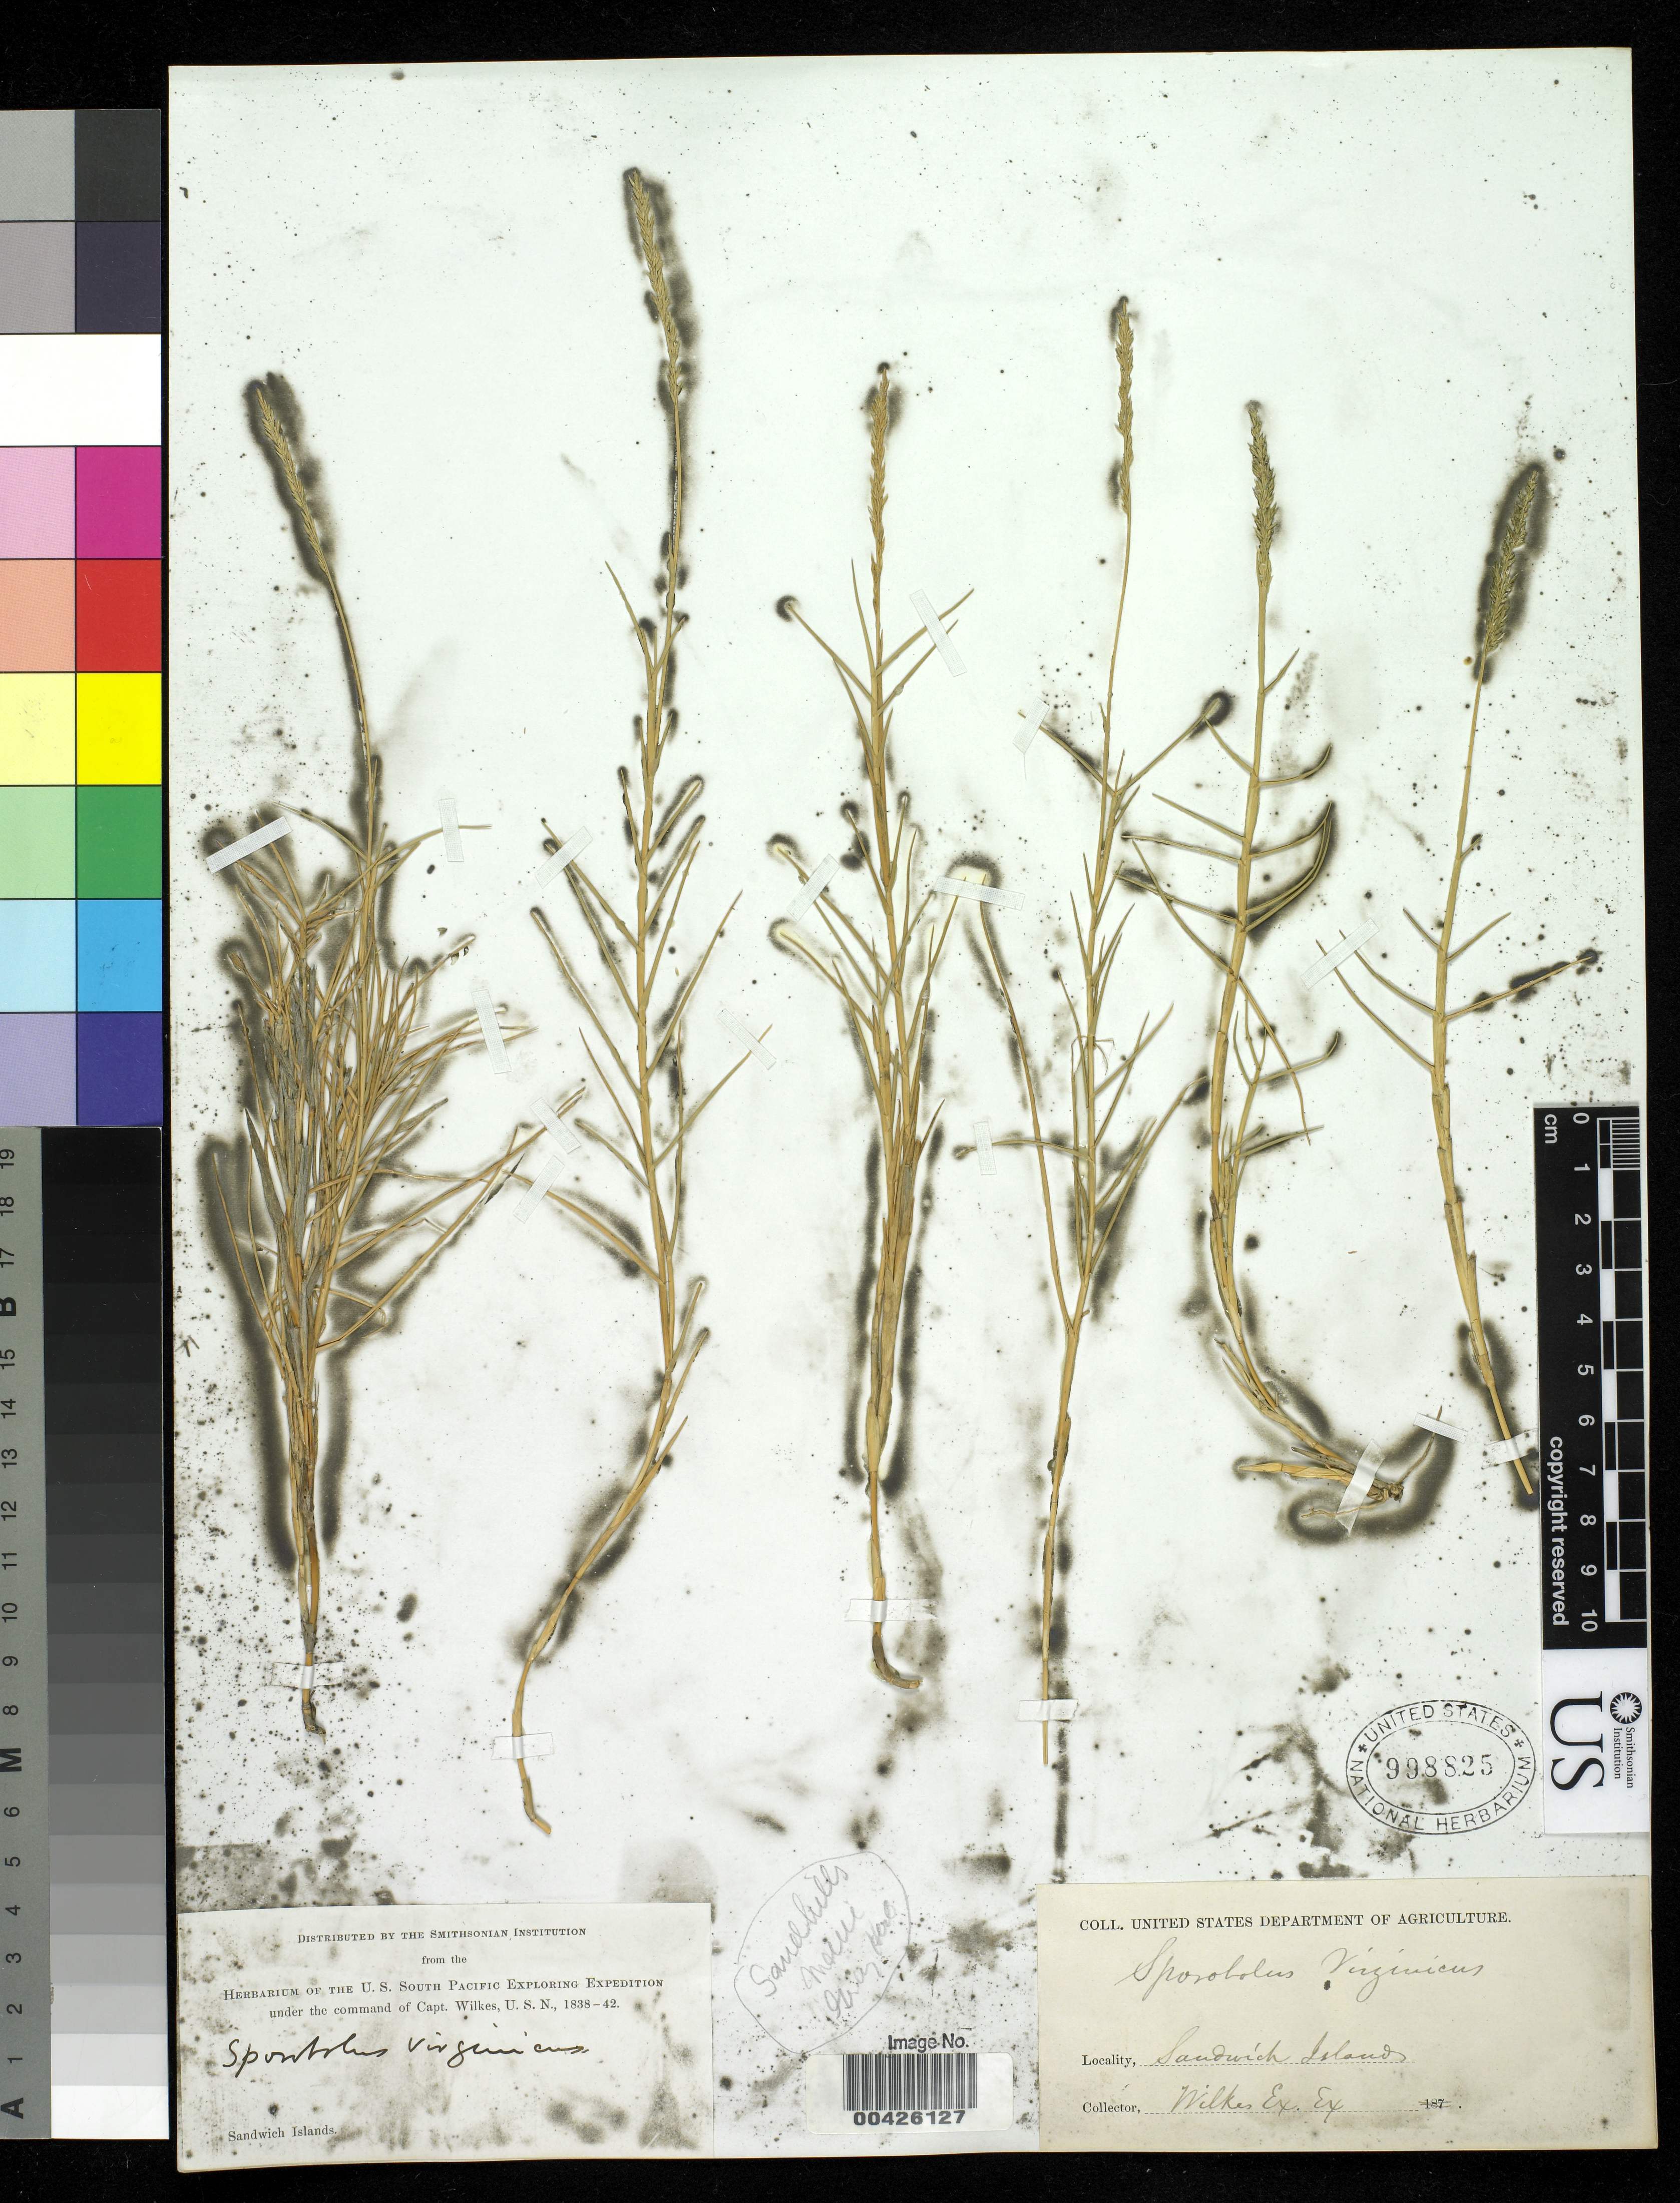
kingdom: Plantae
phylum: Tracheophyta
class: Liliopsida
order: Poales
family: Poaceae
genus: Sporobolus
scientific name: Sporobolus virginicus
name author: (L.) Kunth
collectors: Wilkes Explor. Exped.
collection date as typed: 1838 to -- --- 1842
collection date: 1838/1842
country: United States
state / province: Hawaii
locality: Sandwich Islands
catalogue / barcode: US 998825